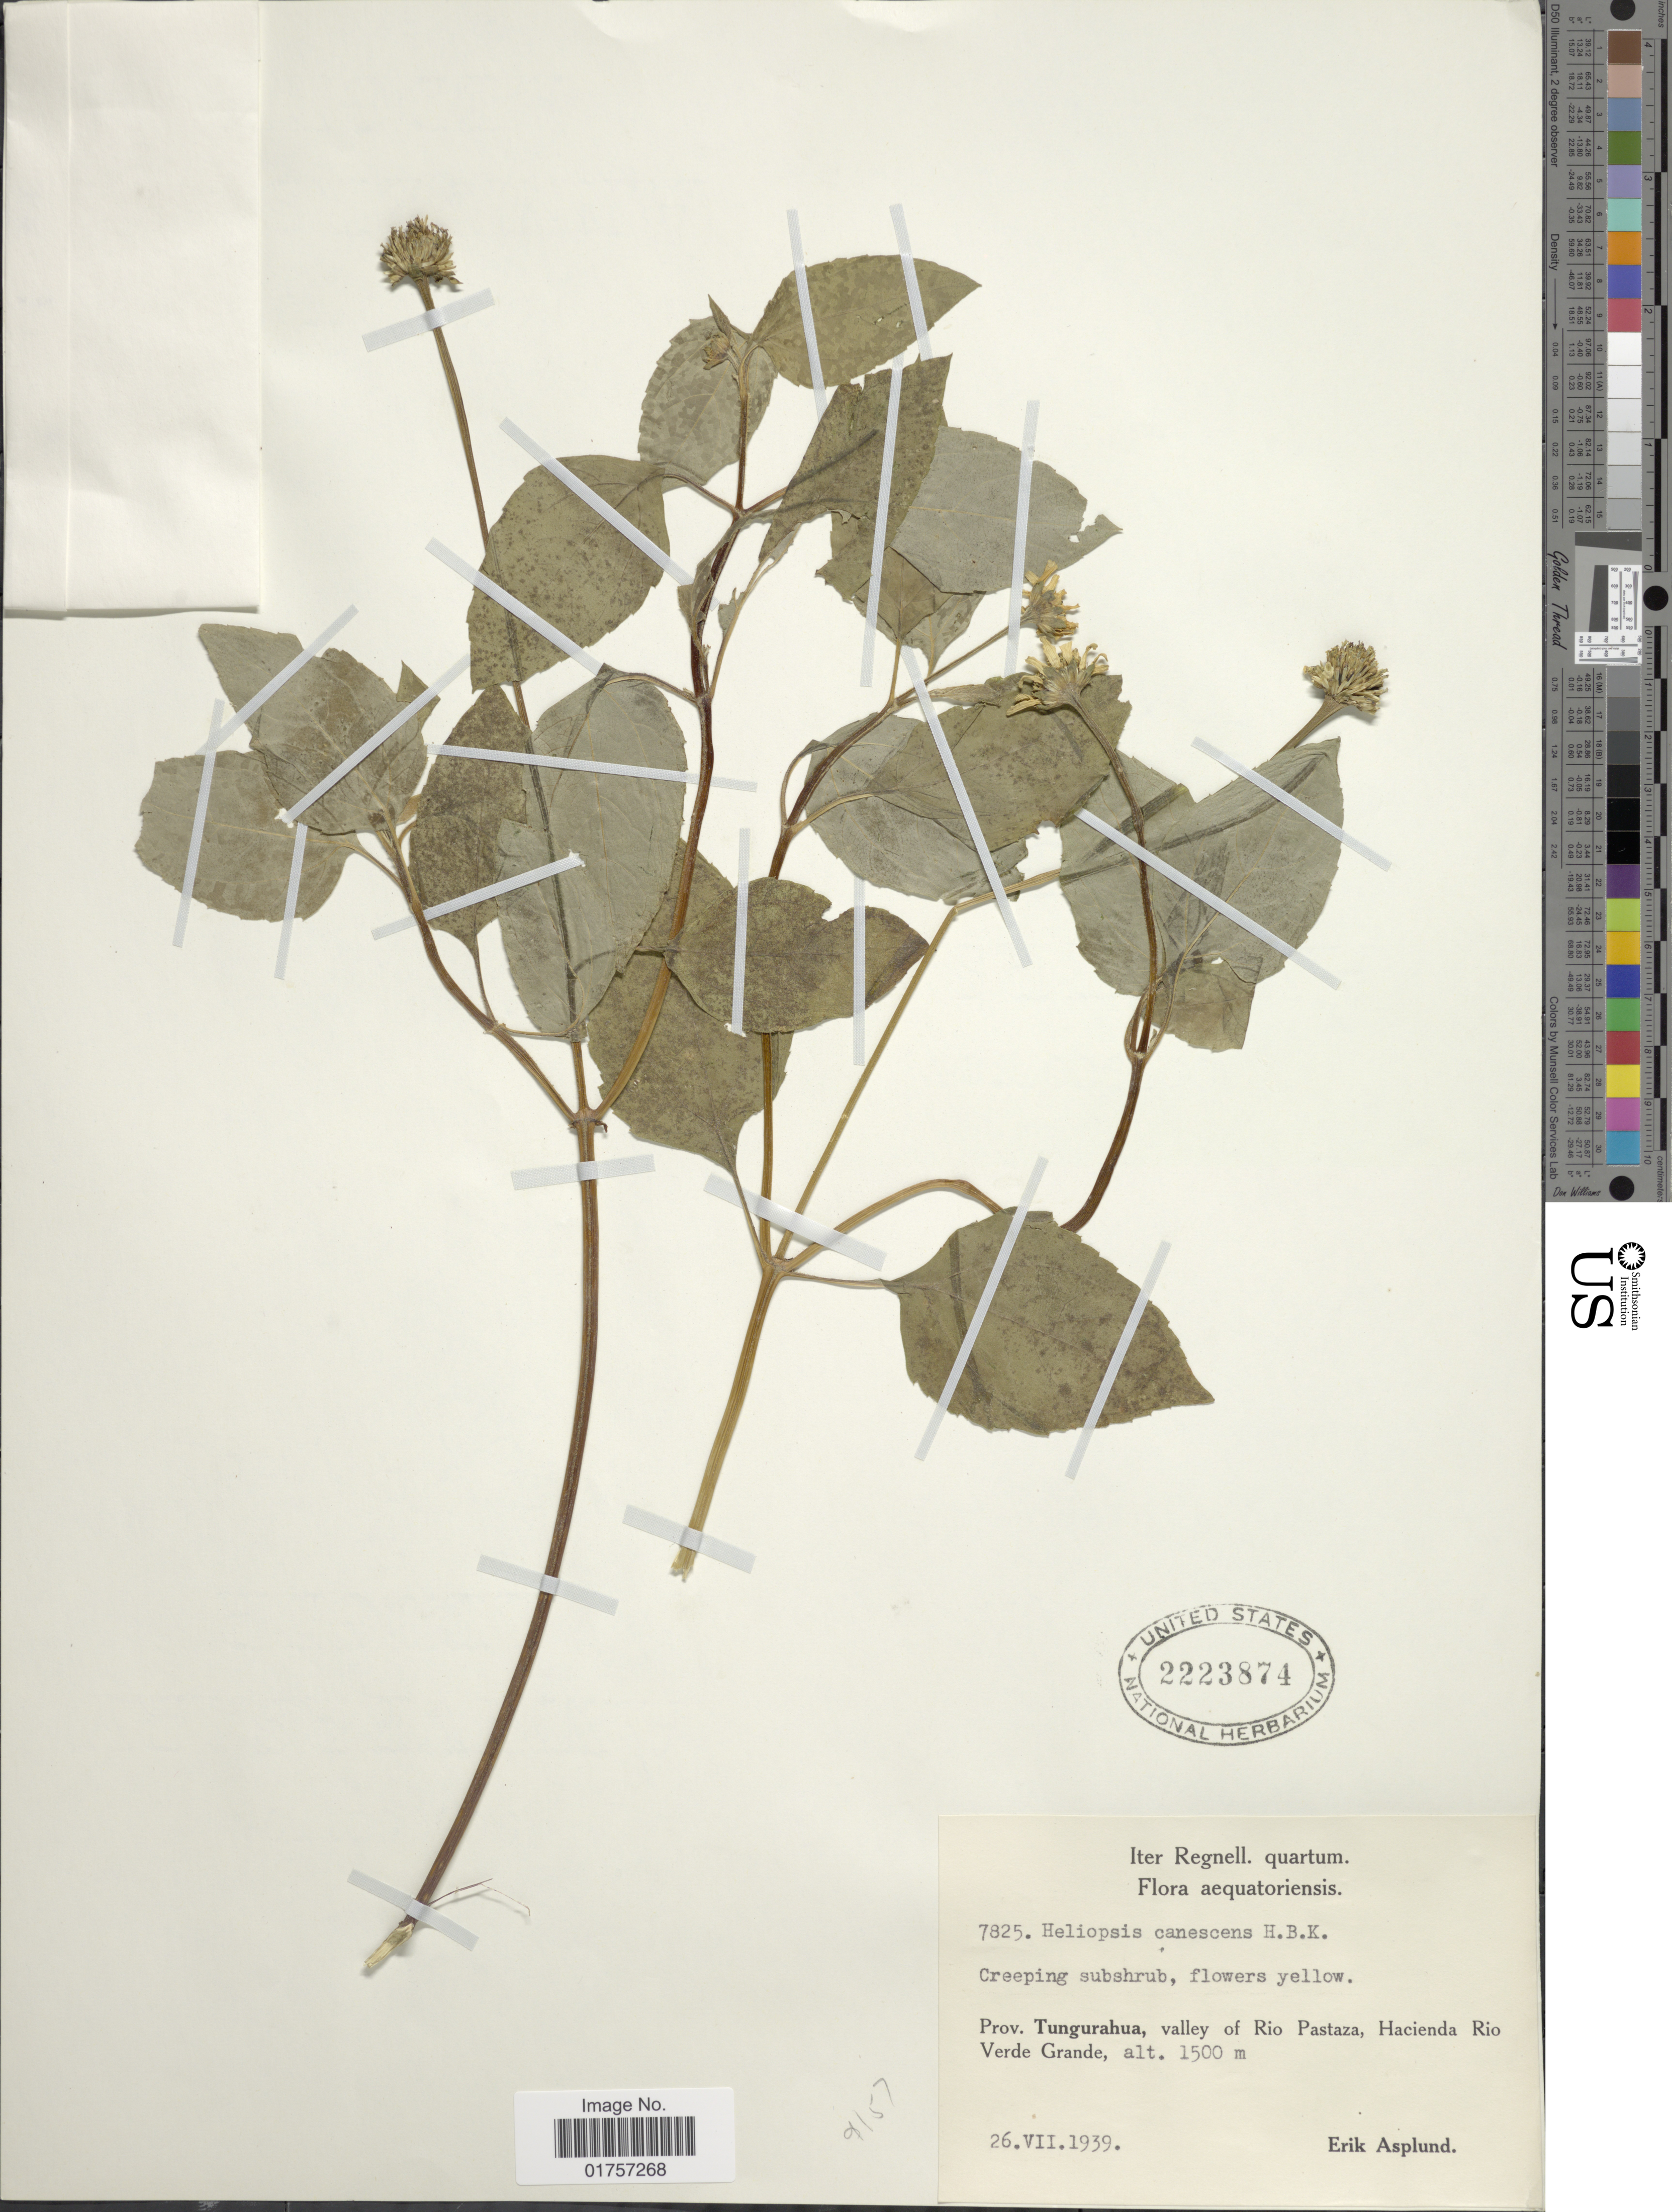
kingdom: Plantae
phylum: Tracheophyta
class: Magnoliopsida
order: Asterales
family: Asteraceae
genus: Heliopsis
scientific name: Heliopsis buphthalmoides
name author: (Jacq.) Dunal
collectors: E. Asplund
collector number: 7825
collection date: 1939-07-26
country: Ecuador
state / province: Tungurahua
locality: Valley of Rio Pastaza, Hacienda Rio Verde Grande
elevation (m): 1500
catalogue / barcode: US 2223874